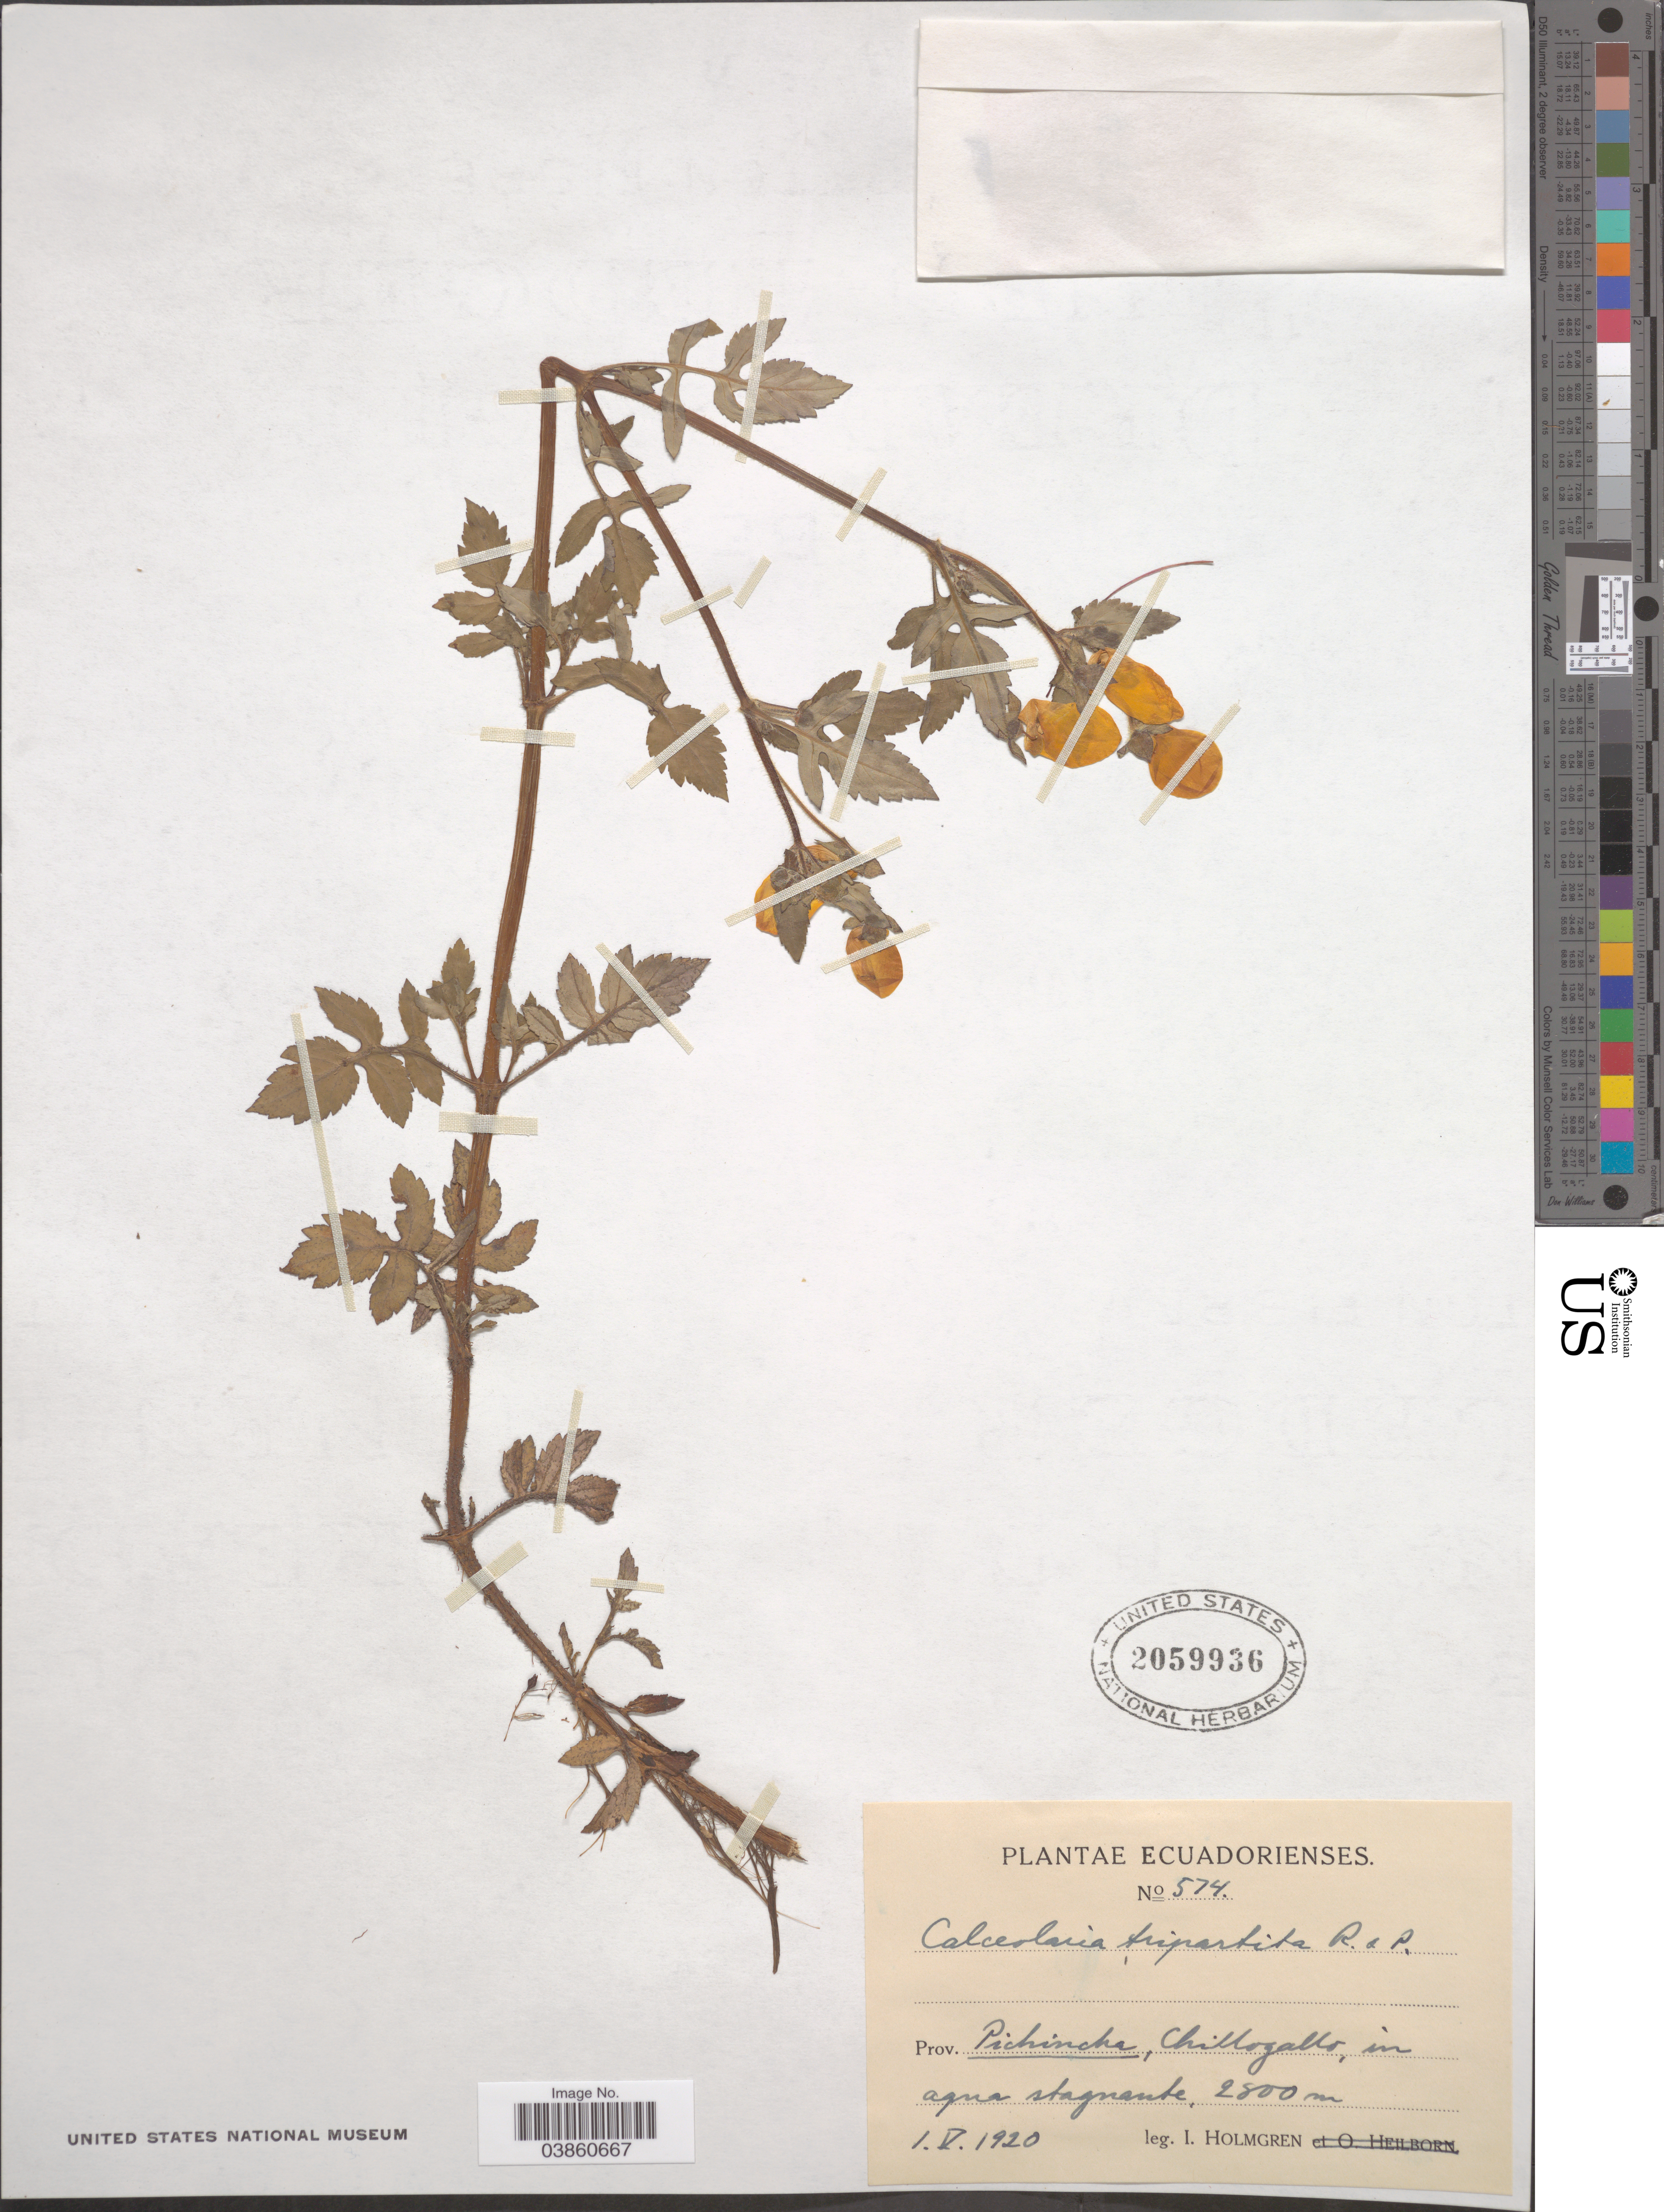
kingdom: Plantae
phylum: Tracheophyta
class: Magnoliopsida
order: Lamiales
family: Calceolariaceae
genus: Calceolaria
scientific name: Calceolaria tripartita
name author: Ruiz & Pav.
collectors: I. Holmgren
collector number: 574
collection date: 1920-05-01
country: Ecuador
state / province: Pichincha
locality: Chillogallo.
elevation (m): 2800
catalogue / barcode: US 2059936